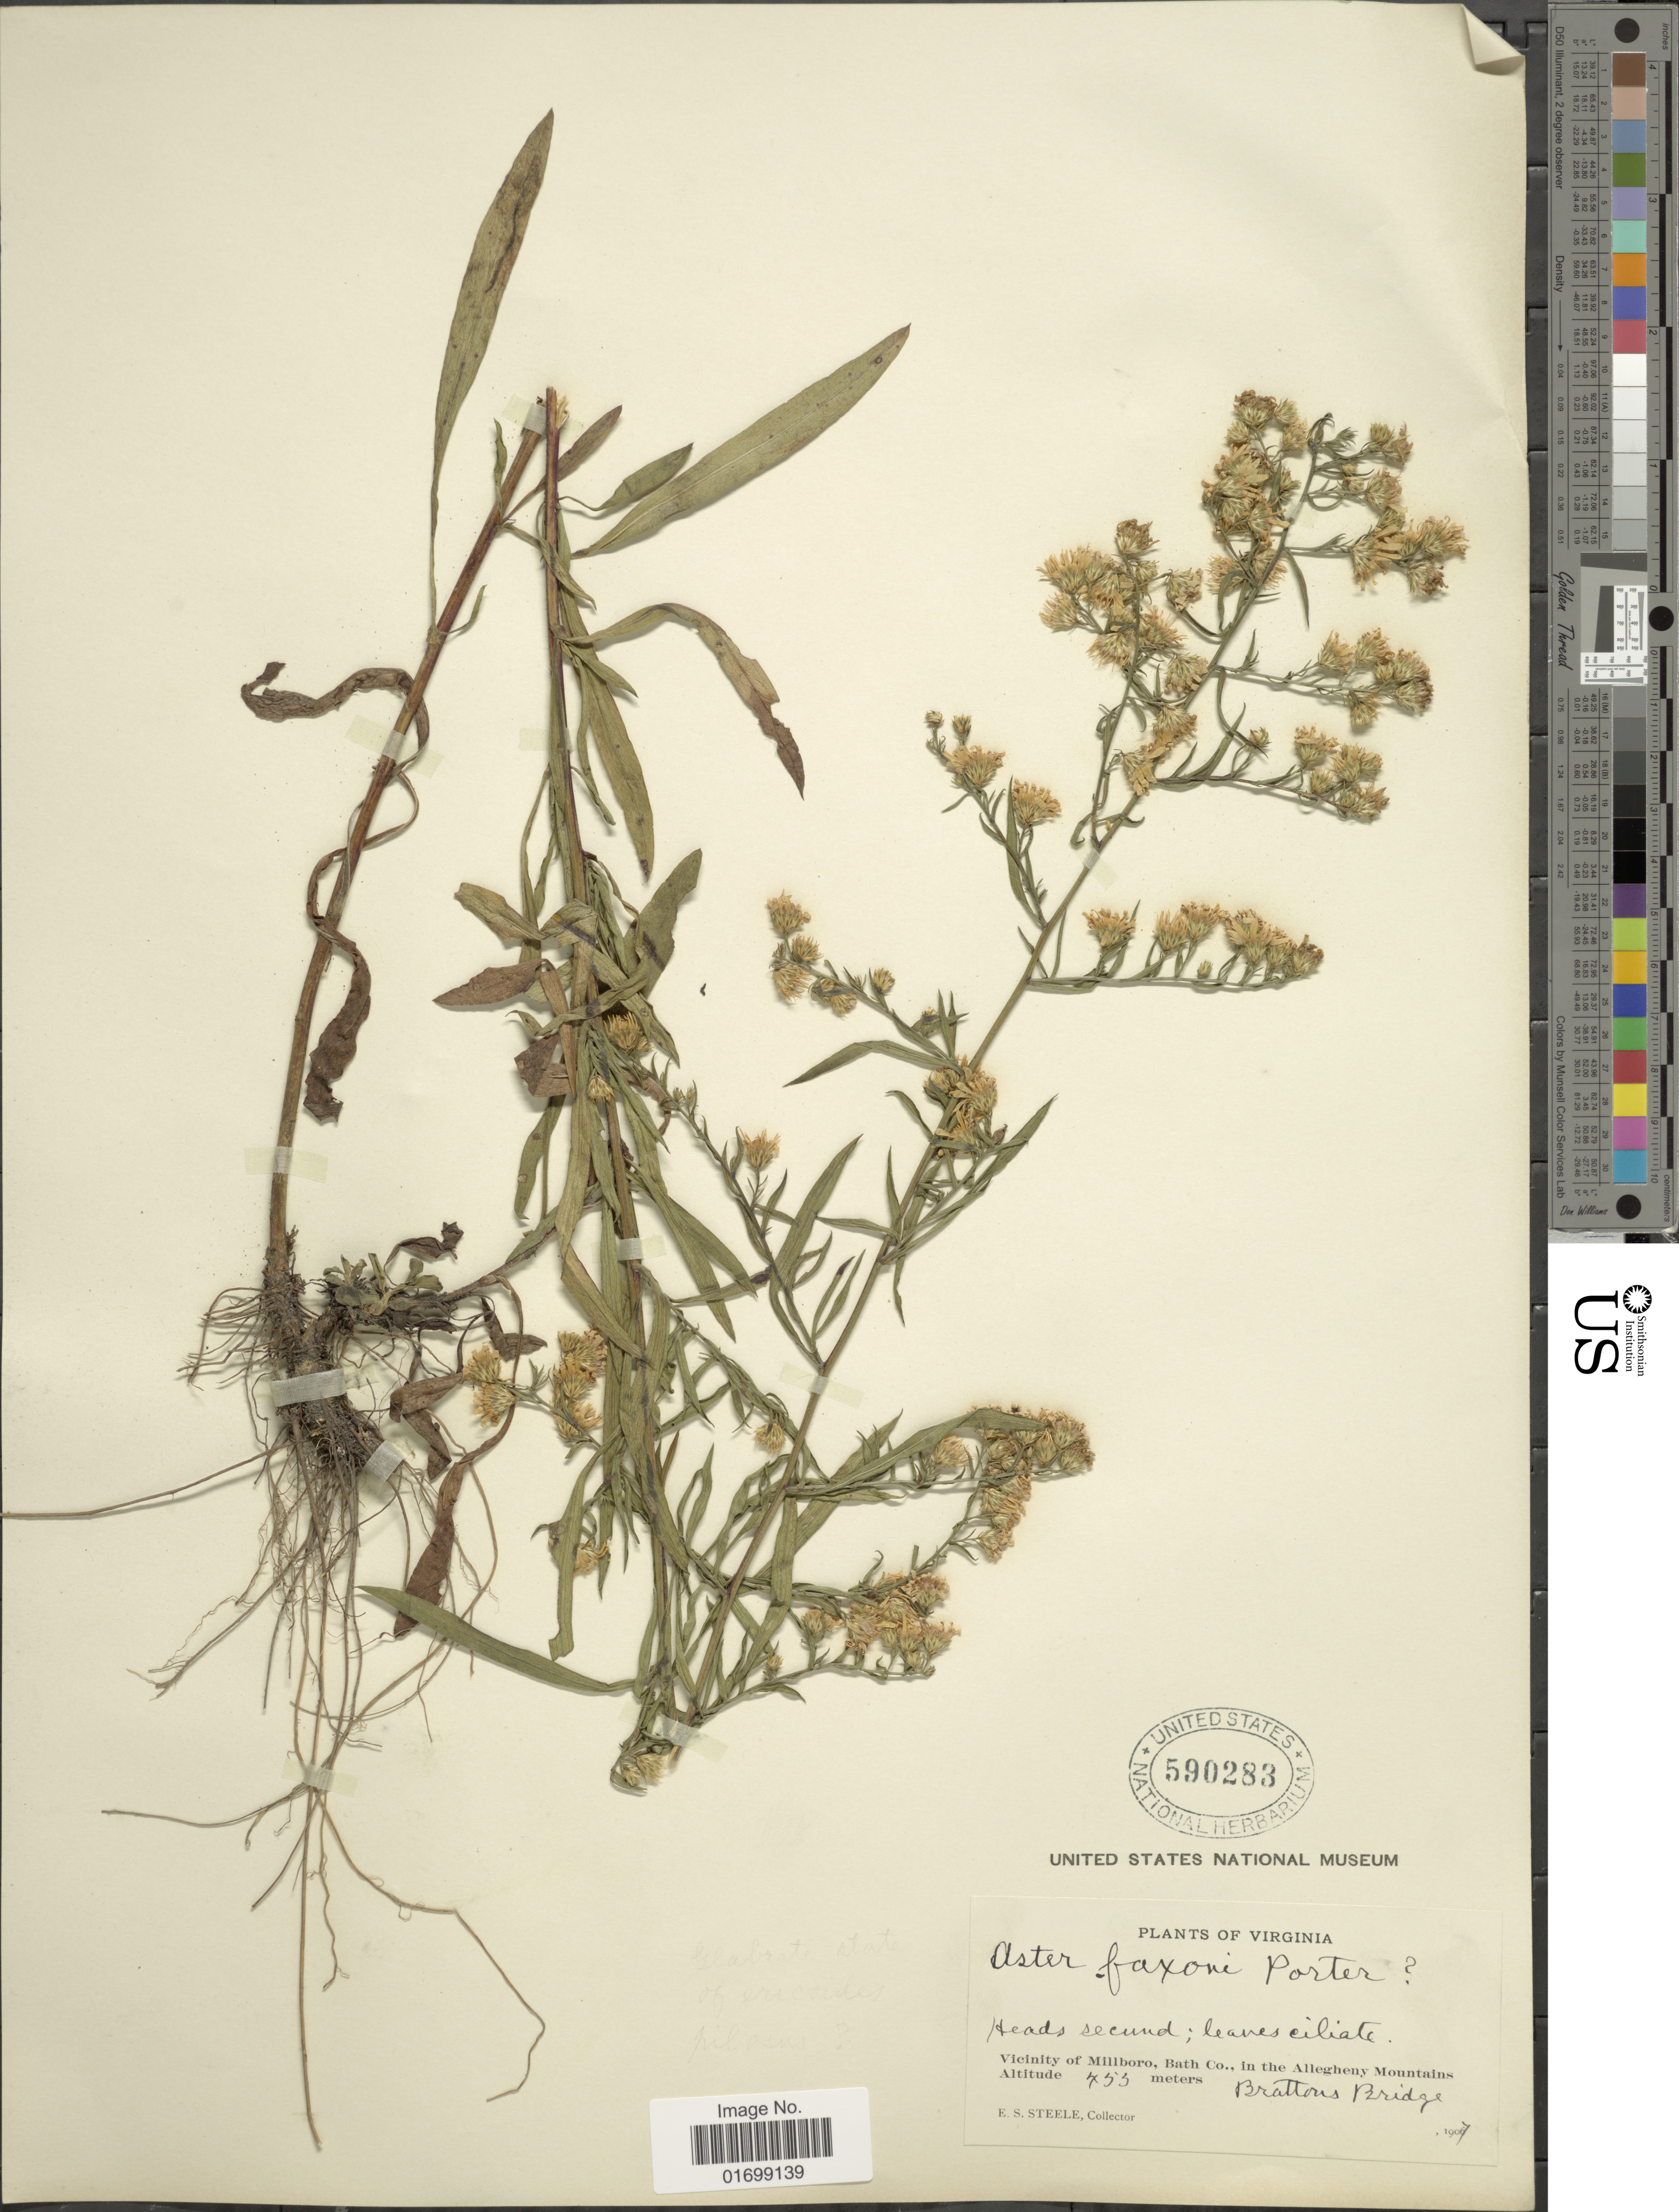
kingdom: Plantae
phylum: Tracheophyta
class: Magnoliopsida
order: Asterales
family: Asteraceae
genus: Symphyotrichum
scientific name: Symphyotrichum pilosum var. pringlei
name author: (A. Gray) G.L. Nesom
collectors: E. Steele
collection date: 1907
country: United States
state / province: Virginia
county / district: Bath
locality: Heads secund, vicinity of Miliboro, Bath Co., in the Allegheny Mountains.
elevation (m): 453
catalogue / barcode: US 590283